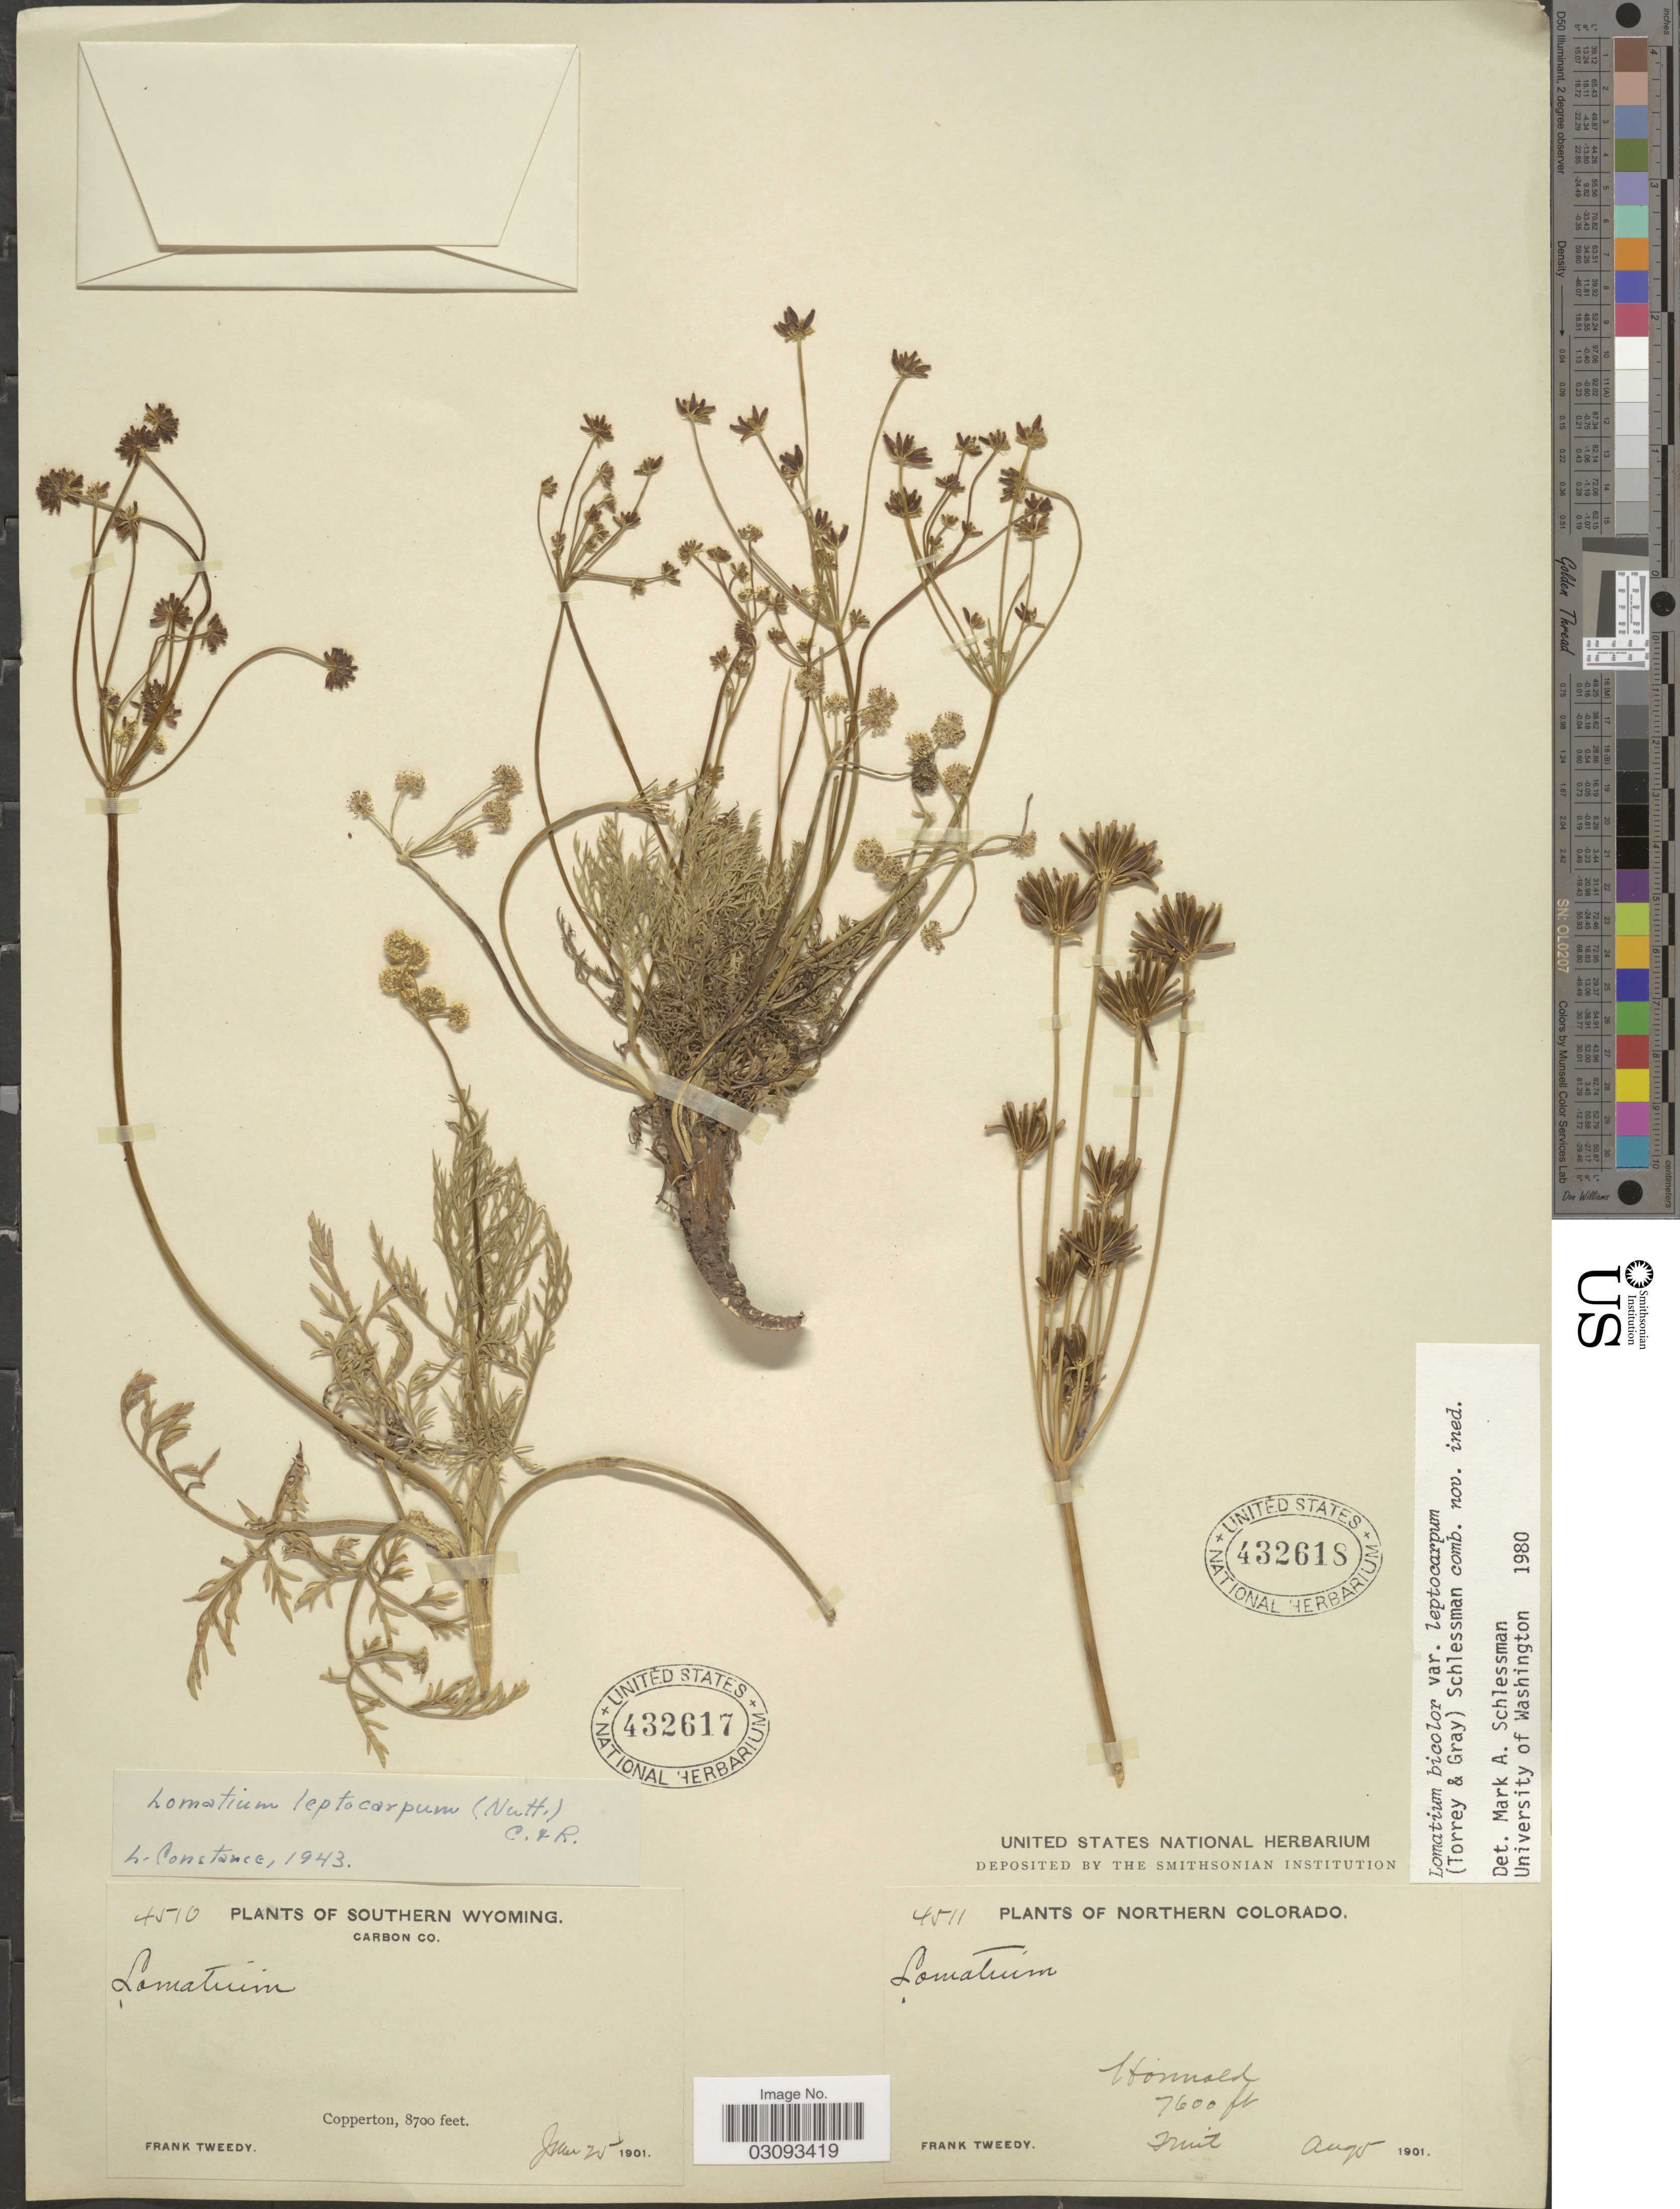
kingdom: Plantae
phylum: Tracheophyta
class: Magnoliopsida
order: Apiales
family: Apiaceae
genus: Lomatium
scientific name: Lomatium bicolor var. leptocarpum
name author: (Torr. & A. Gray) Schlessman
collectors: F. Tweedy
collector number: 4511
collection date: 1901-08-05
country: United States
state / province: Colorado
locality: Northern Colorado. Honnald.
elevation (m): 2316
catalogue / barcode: US 432618-2